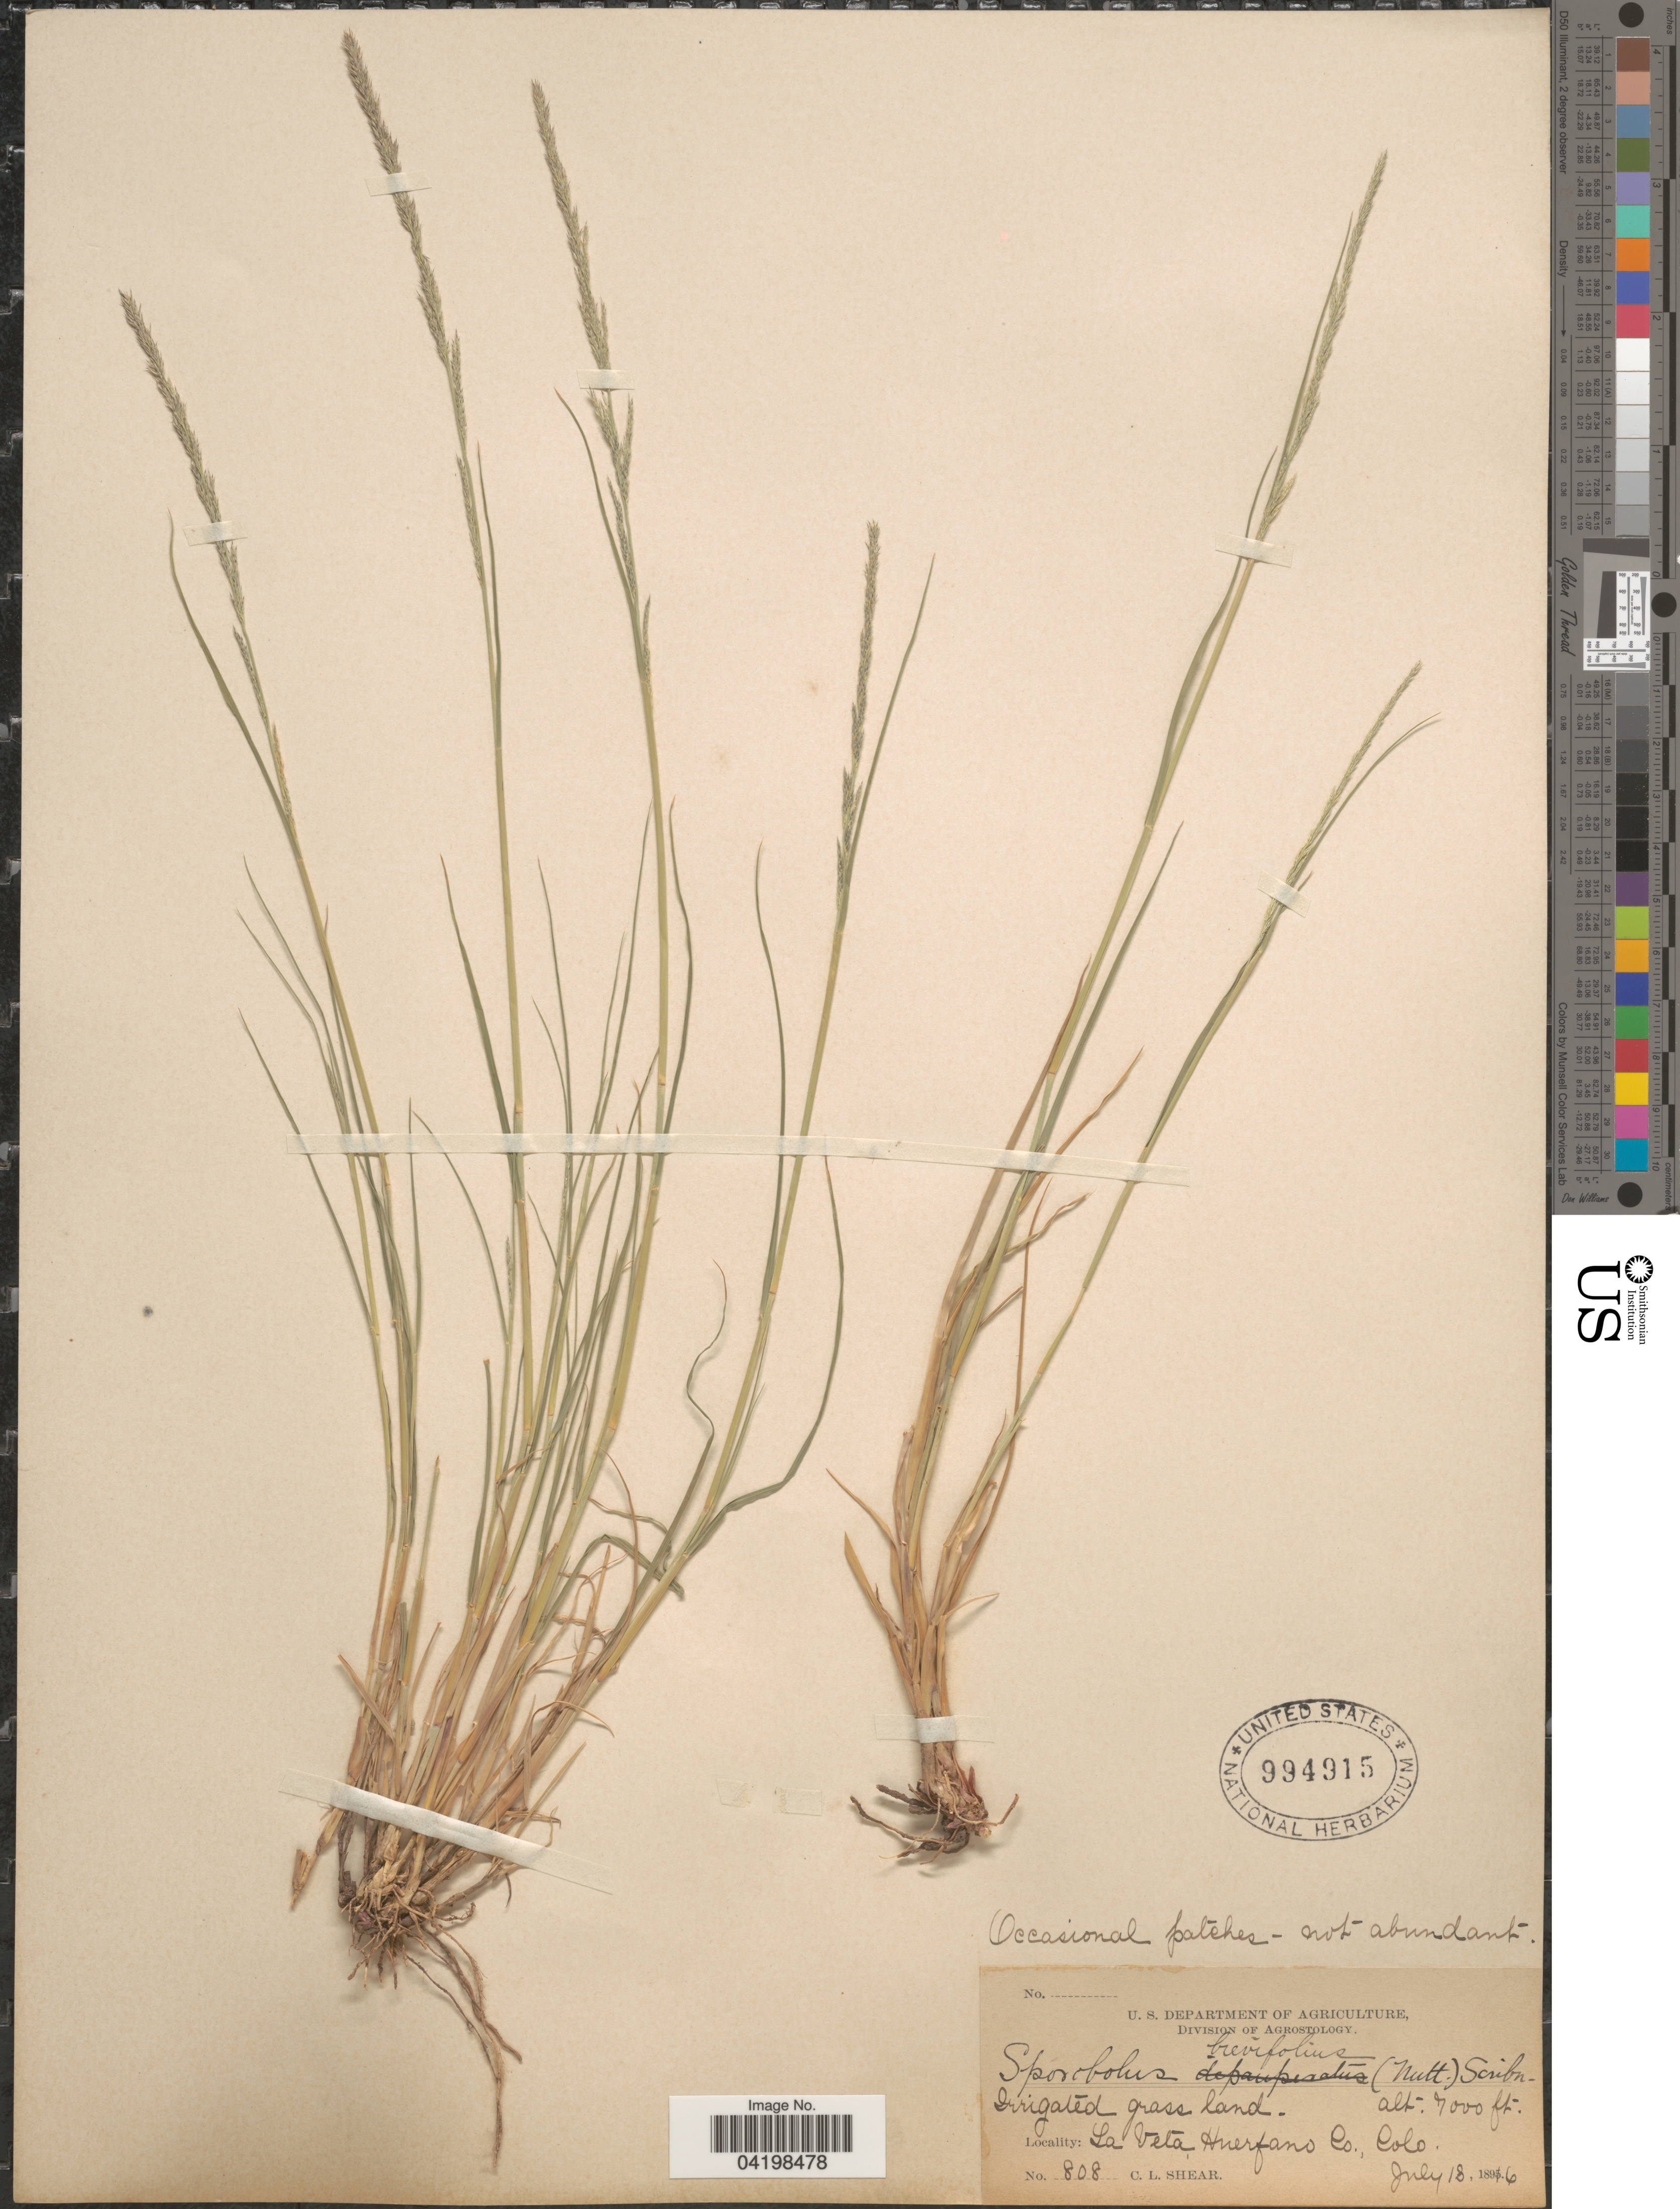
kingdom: Plantae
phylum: Tracheophyta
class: Liliopsida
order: Poales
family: Poaceae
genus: Muhlenbergia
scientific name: Muhlenbergia wrightii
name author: Vasey ex J.M. Coult.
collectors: C. L. Shear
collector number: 808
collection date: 1896-07-18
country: United States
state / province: Colorado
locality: La Veta, Huerfano Co.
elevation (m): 2134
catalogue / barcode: US 994915